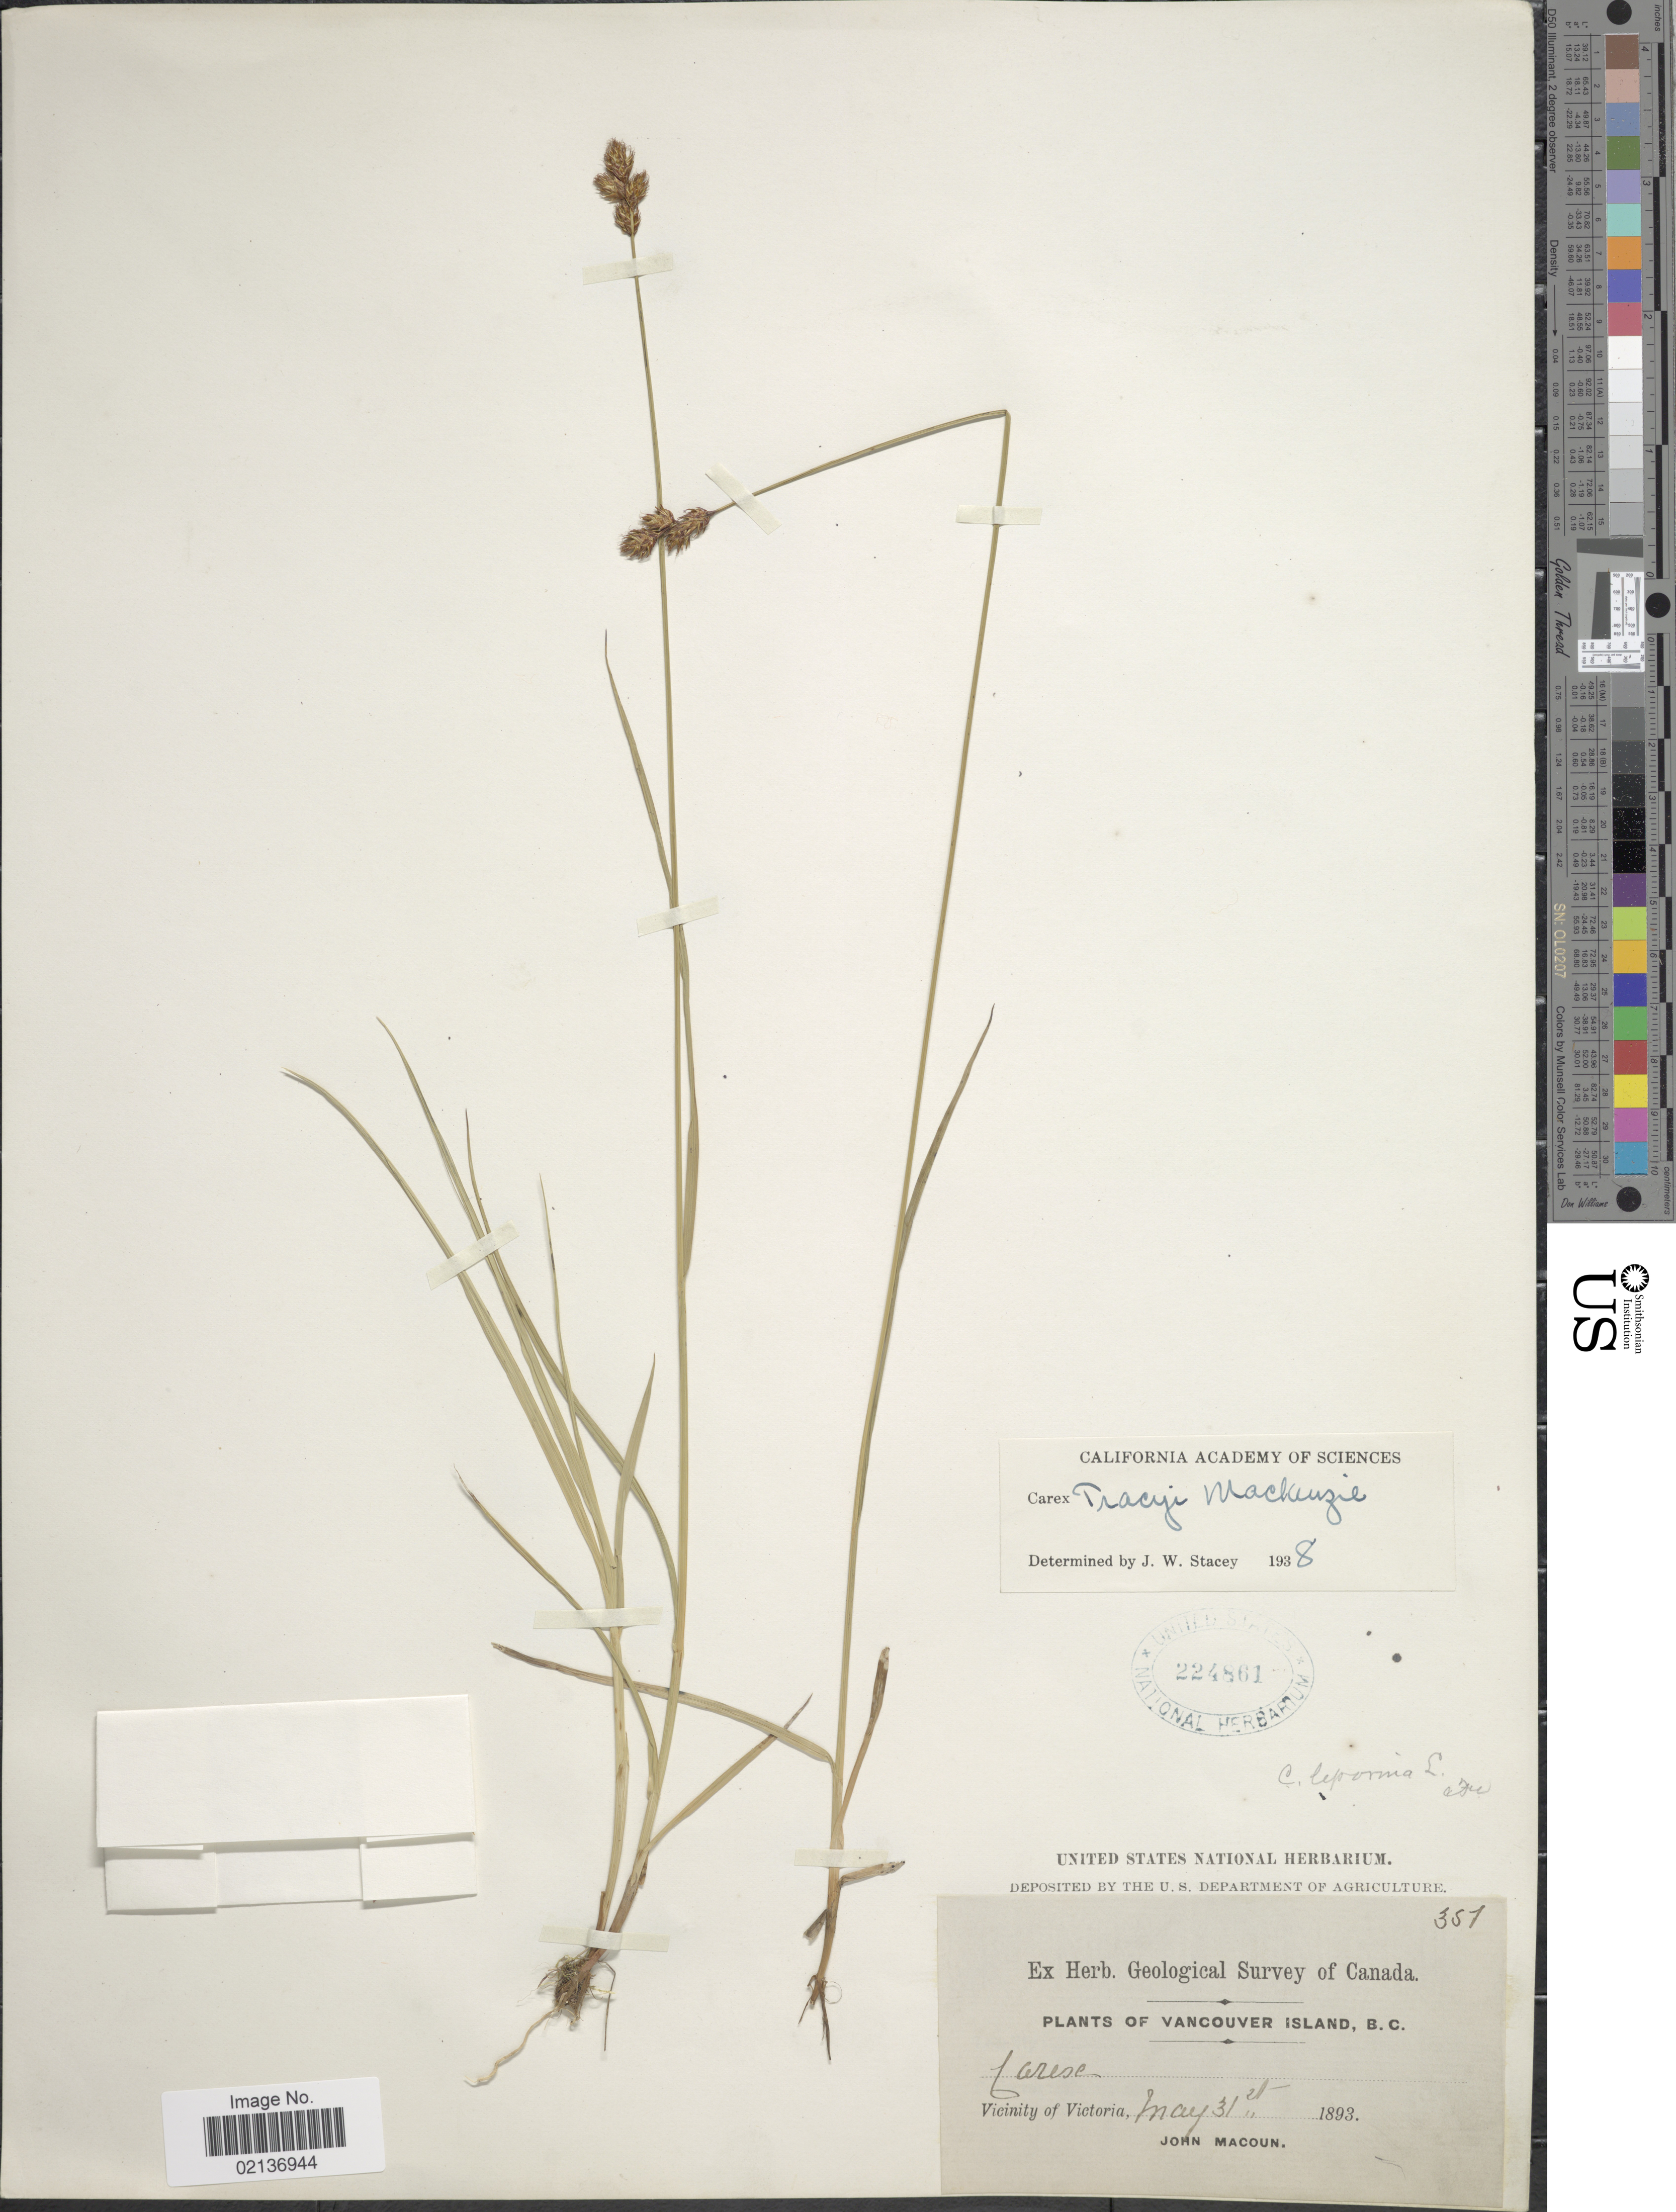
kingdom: Plantae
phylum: Tracheophyta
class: Liliopsida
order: Poales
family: Cyperaceae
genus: Carex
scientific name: Carex tracyi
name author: Mack.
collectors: J. Macoun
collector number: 357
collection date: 1893-05-31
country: Canada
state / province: British Columbia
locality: Vancouver Island, B.C., Vicinity of Victoria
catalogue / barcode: US 224861